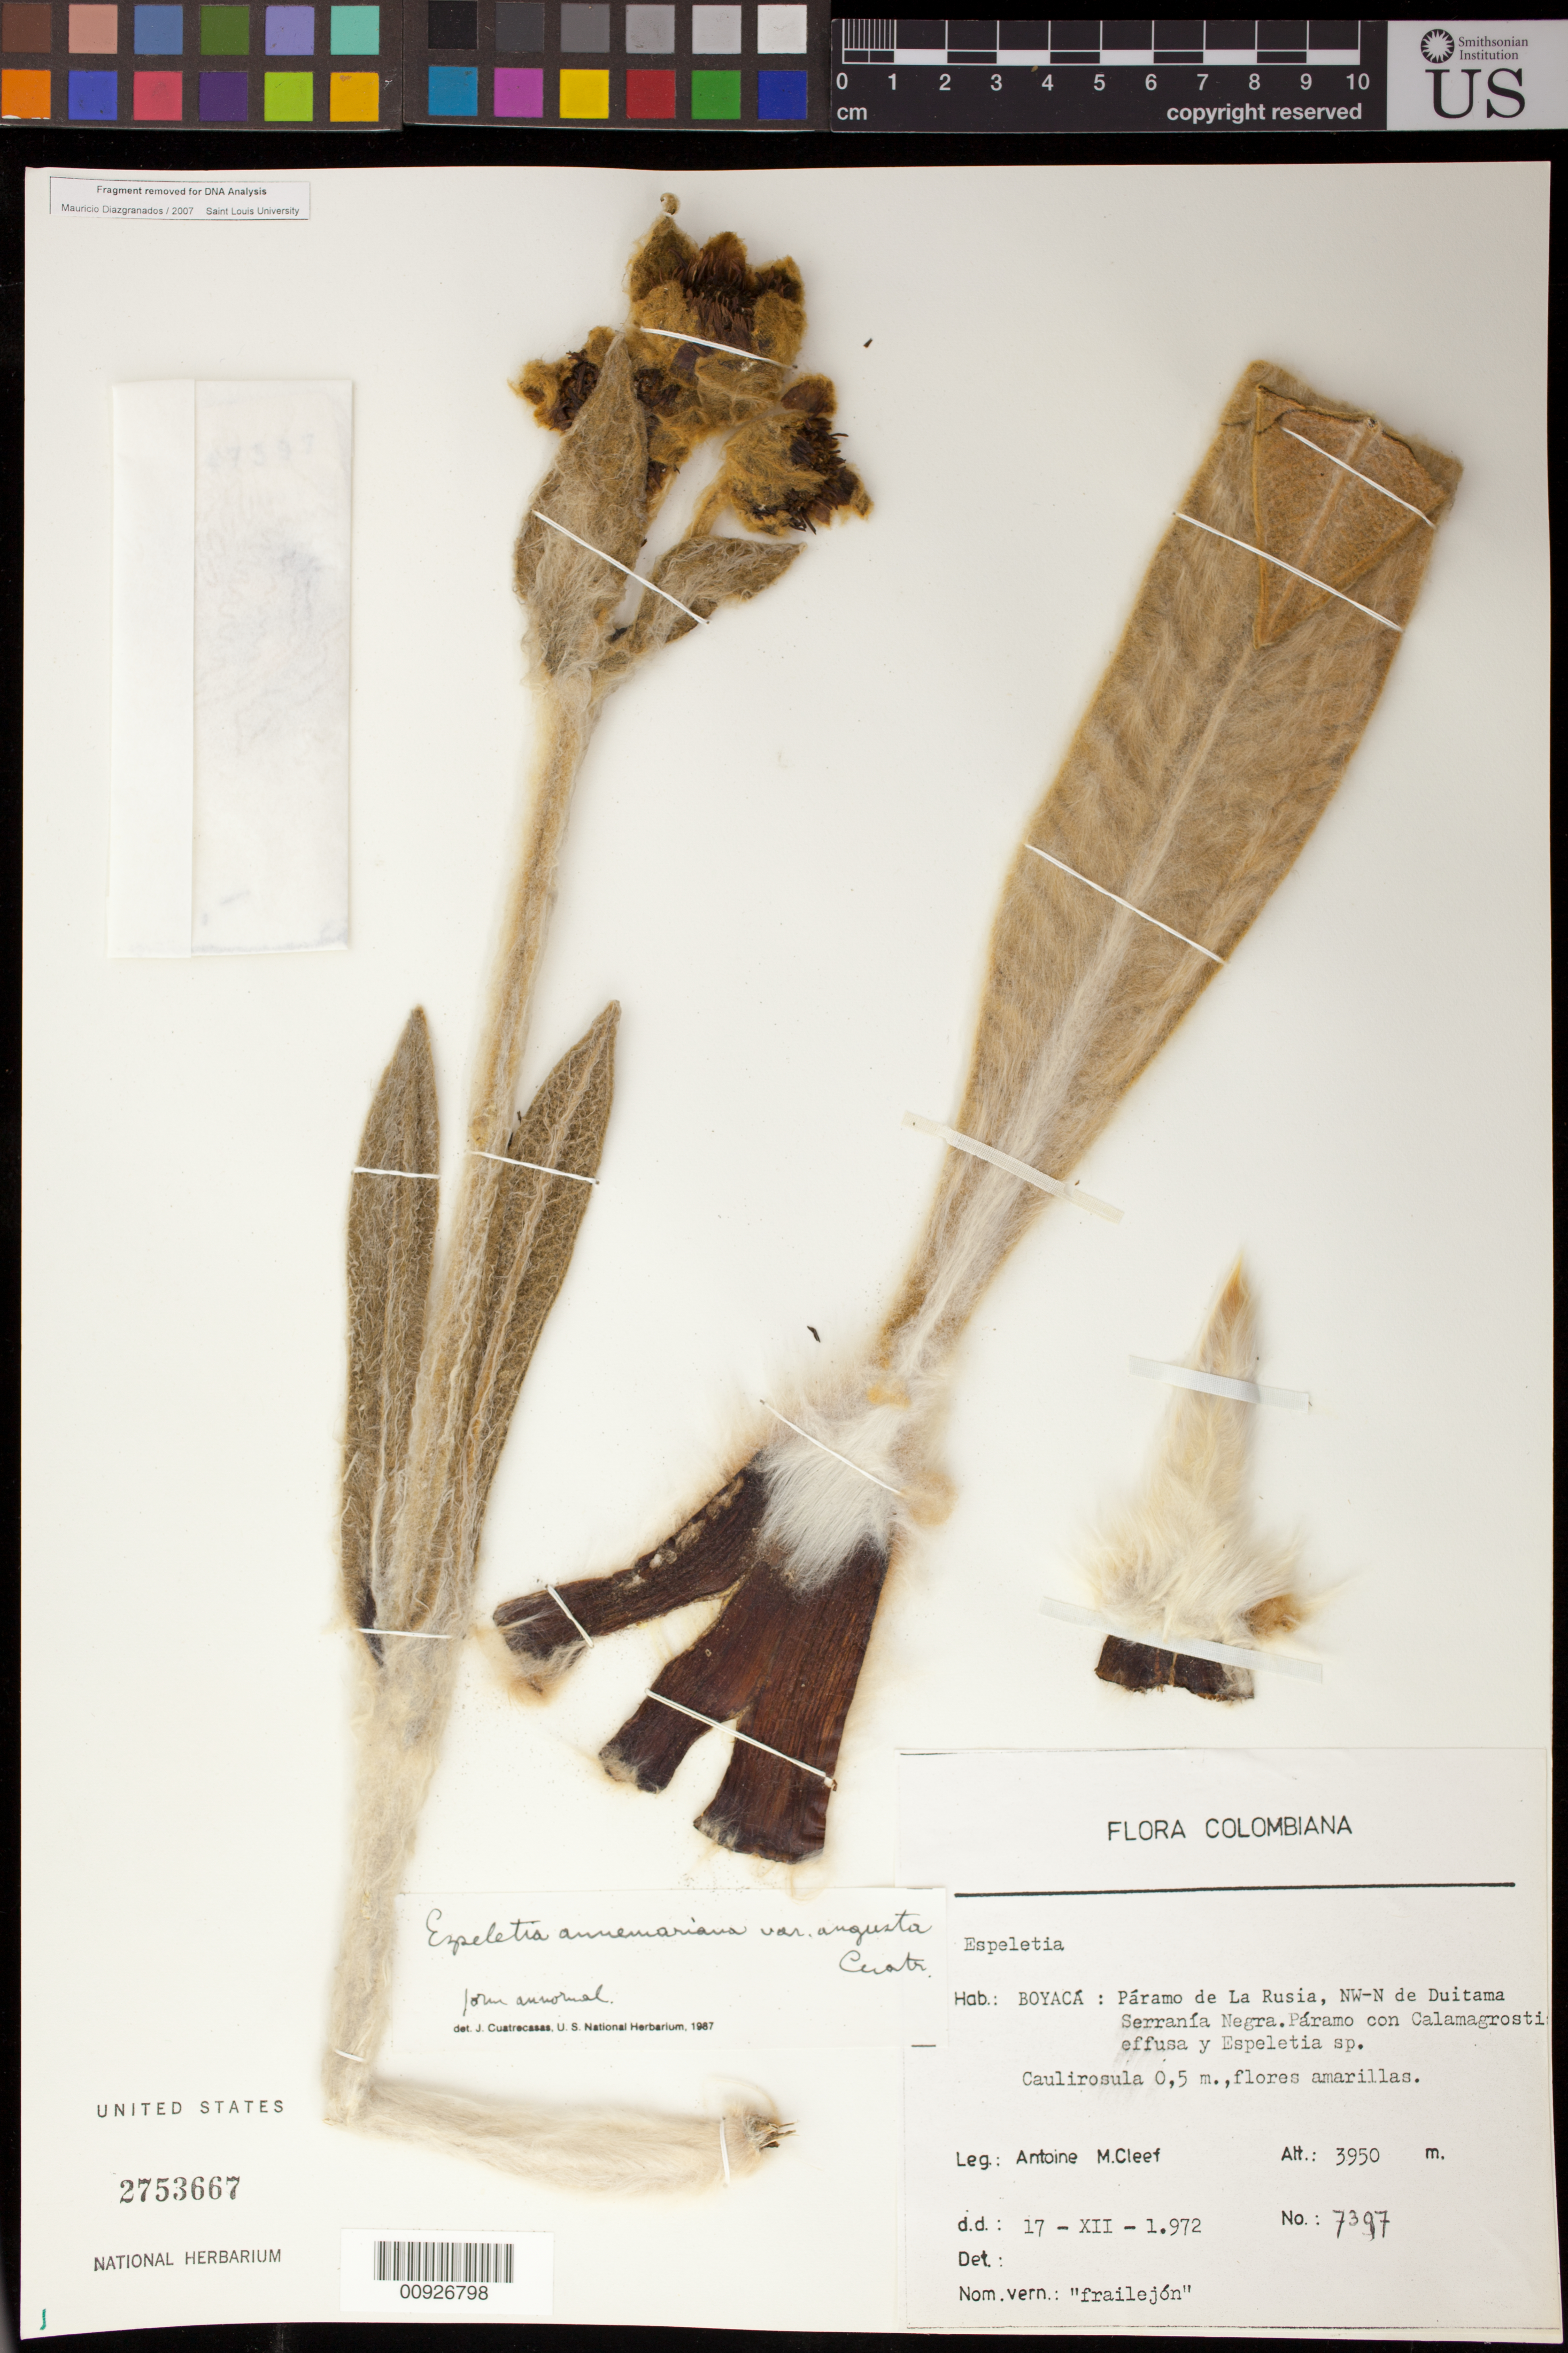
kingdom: Plantae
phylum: Tracheophyta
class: Magnoliopsida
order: Asterales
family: Asteraceae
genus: Espeletia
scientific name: Espeletia annemariana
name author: Cuatrec.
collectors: A. M. Cleef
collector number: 7397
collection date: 1972-12-17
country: Colombia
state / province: Boyacá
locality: Páramo de La Rusia. Páramo de La Rusia, NW-N de Duitama. Serranía Negra. .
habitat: Páramo con Calamagrostis effusa y Espeletia sp.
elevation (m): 3950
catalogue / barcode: US 2753667